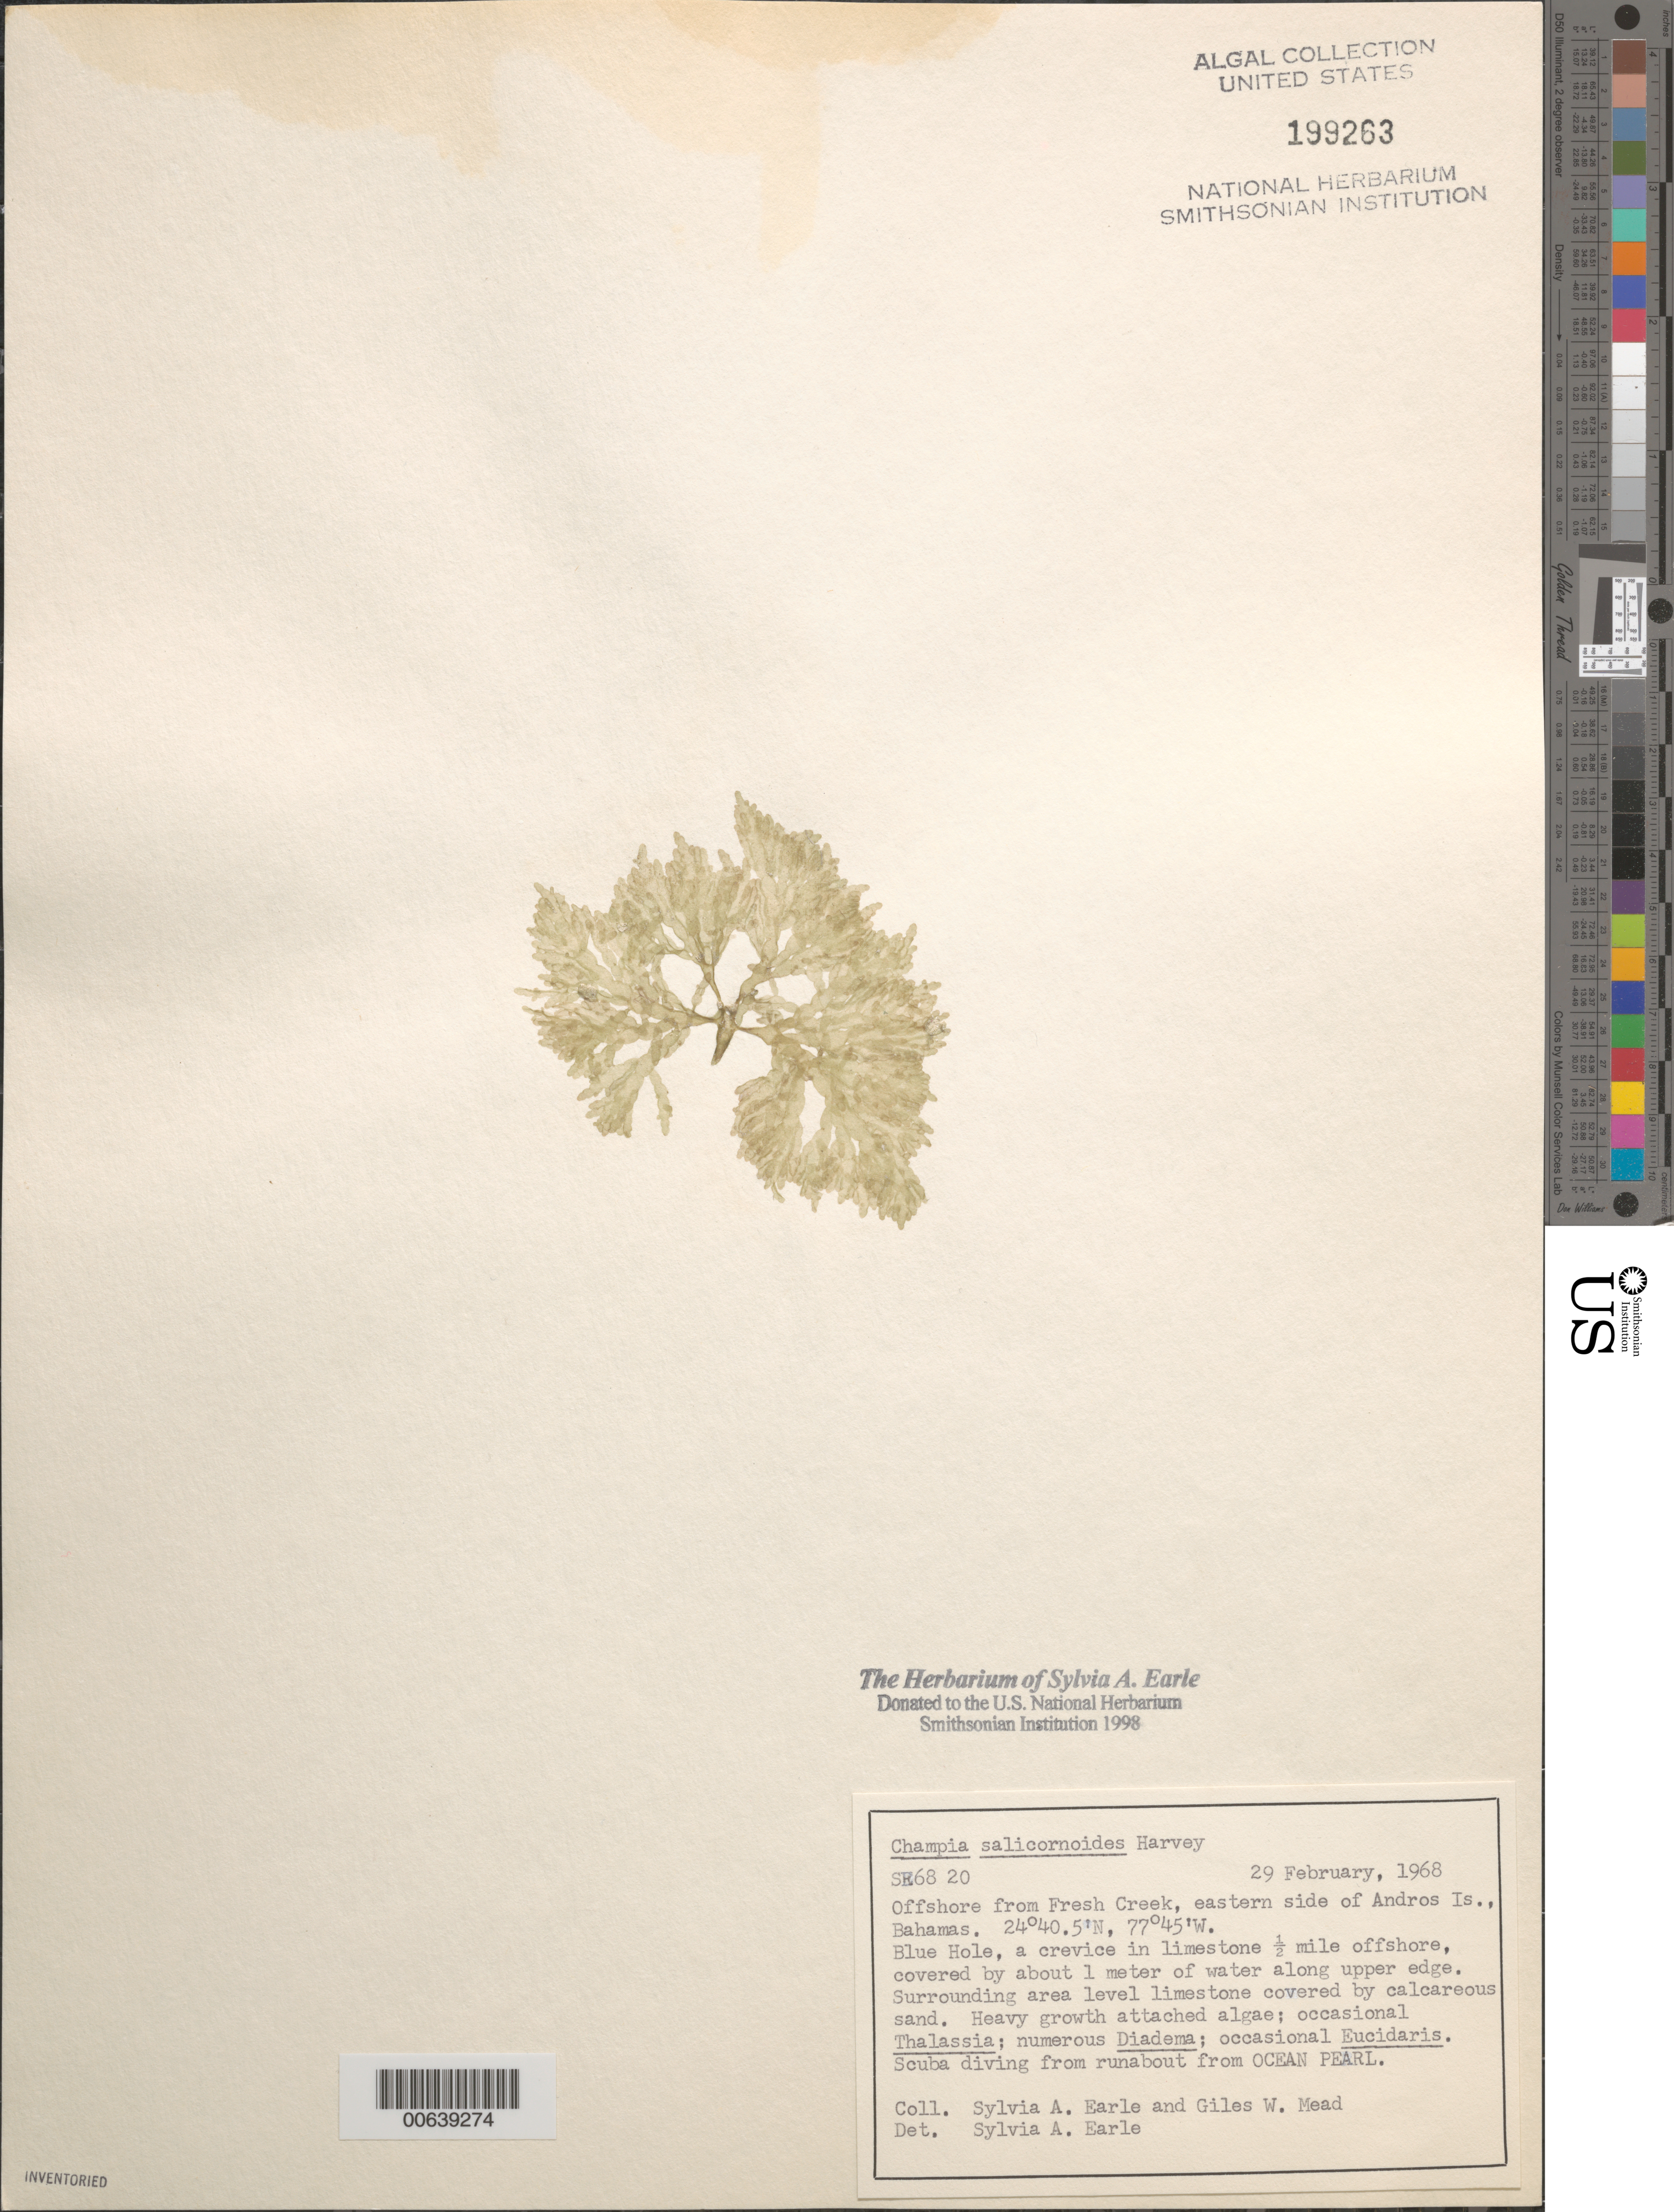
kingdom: Plantae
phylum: Rhodophyta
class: Florideophyceae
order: Rhodymeniales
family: Champiaceae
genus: Champia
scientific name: Champia salicornioides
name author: Harv.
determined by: Earle, S. A.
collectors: S. A. Earle & G. W. Mead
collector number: SE 6820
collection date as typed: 29 Feb 1968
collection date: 1968-02-29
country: Bahamas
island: Andros Island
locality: Blue Hole, off Fresh Creek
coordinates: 24 40.5' N, 77 45' W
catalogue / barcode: US 199263